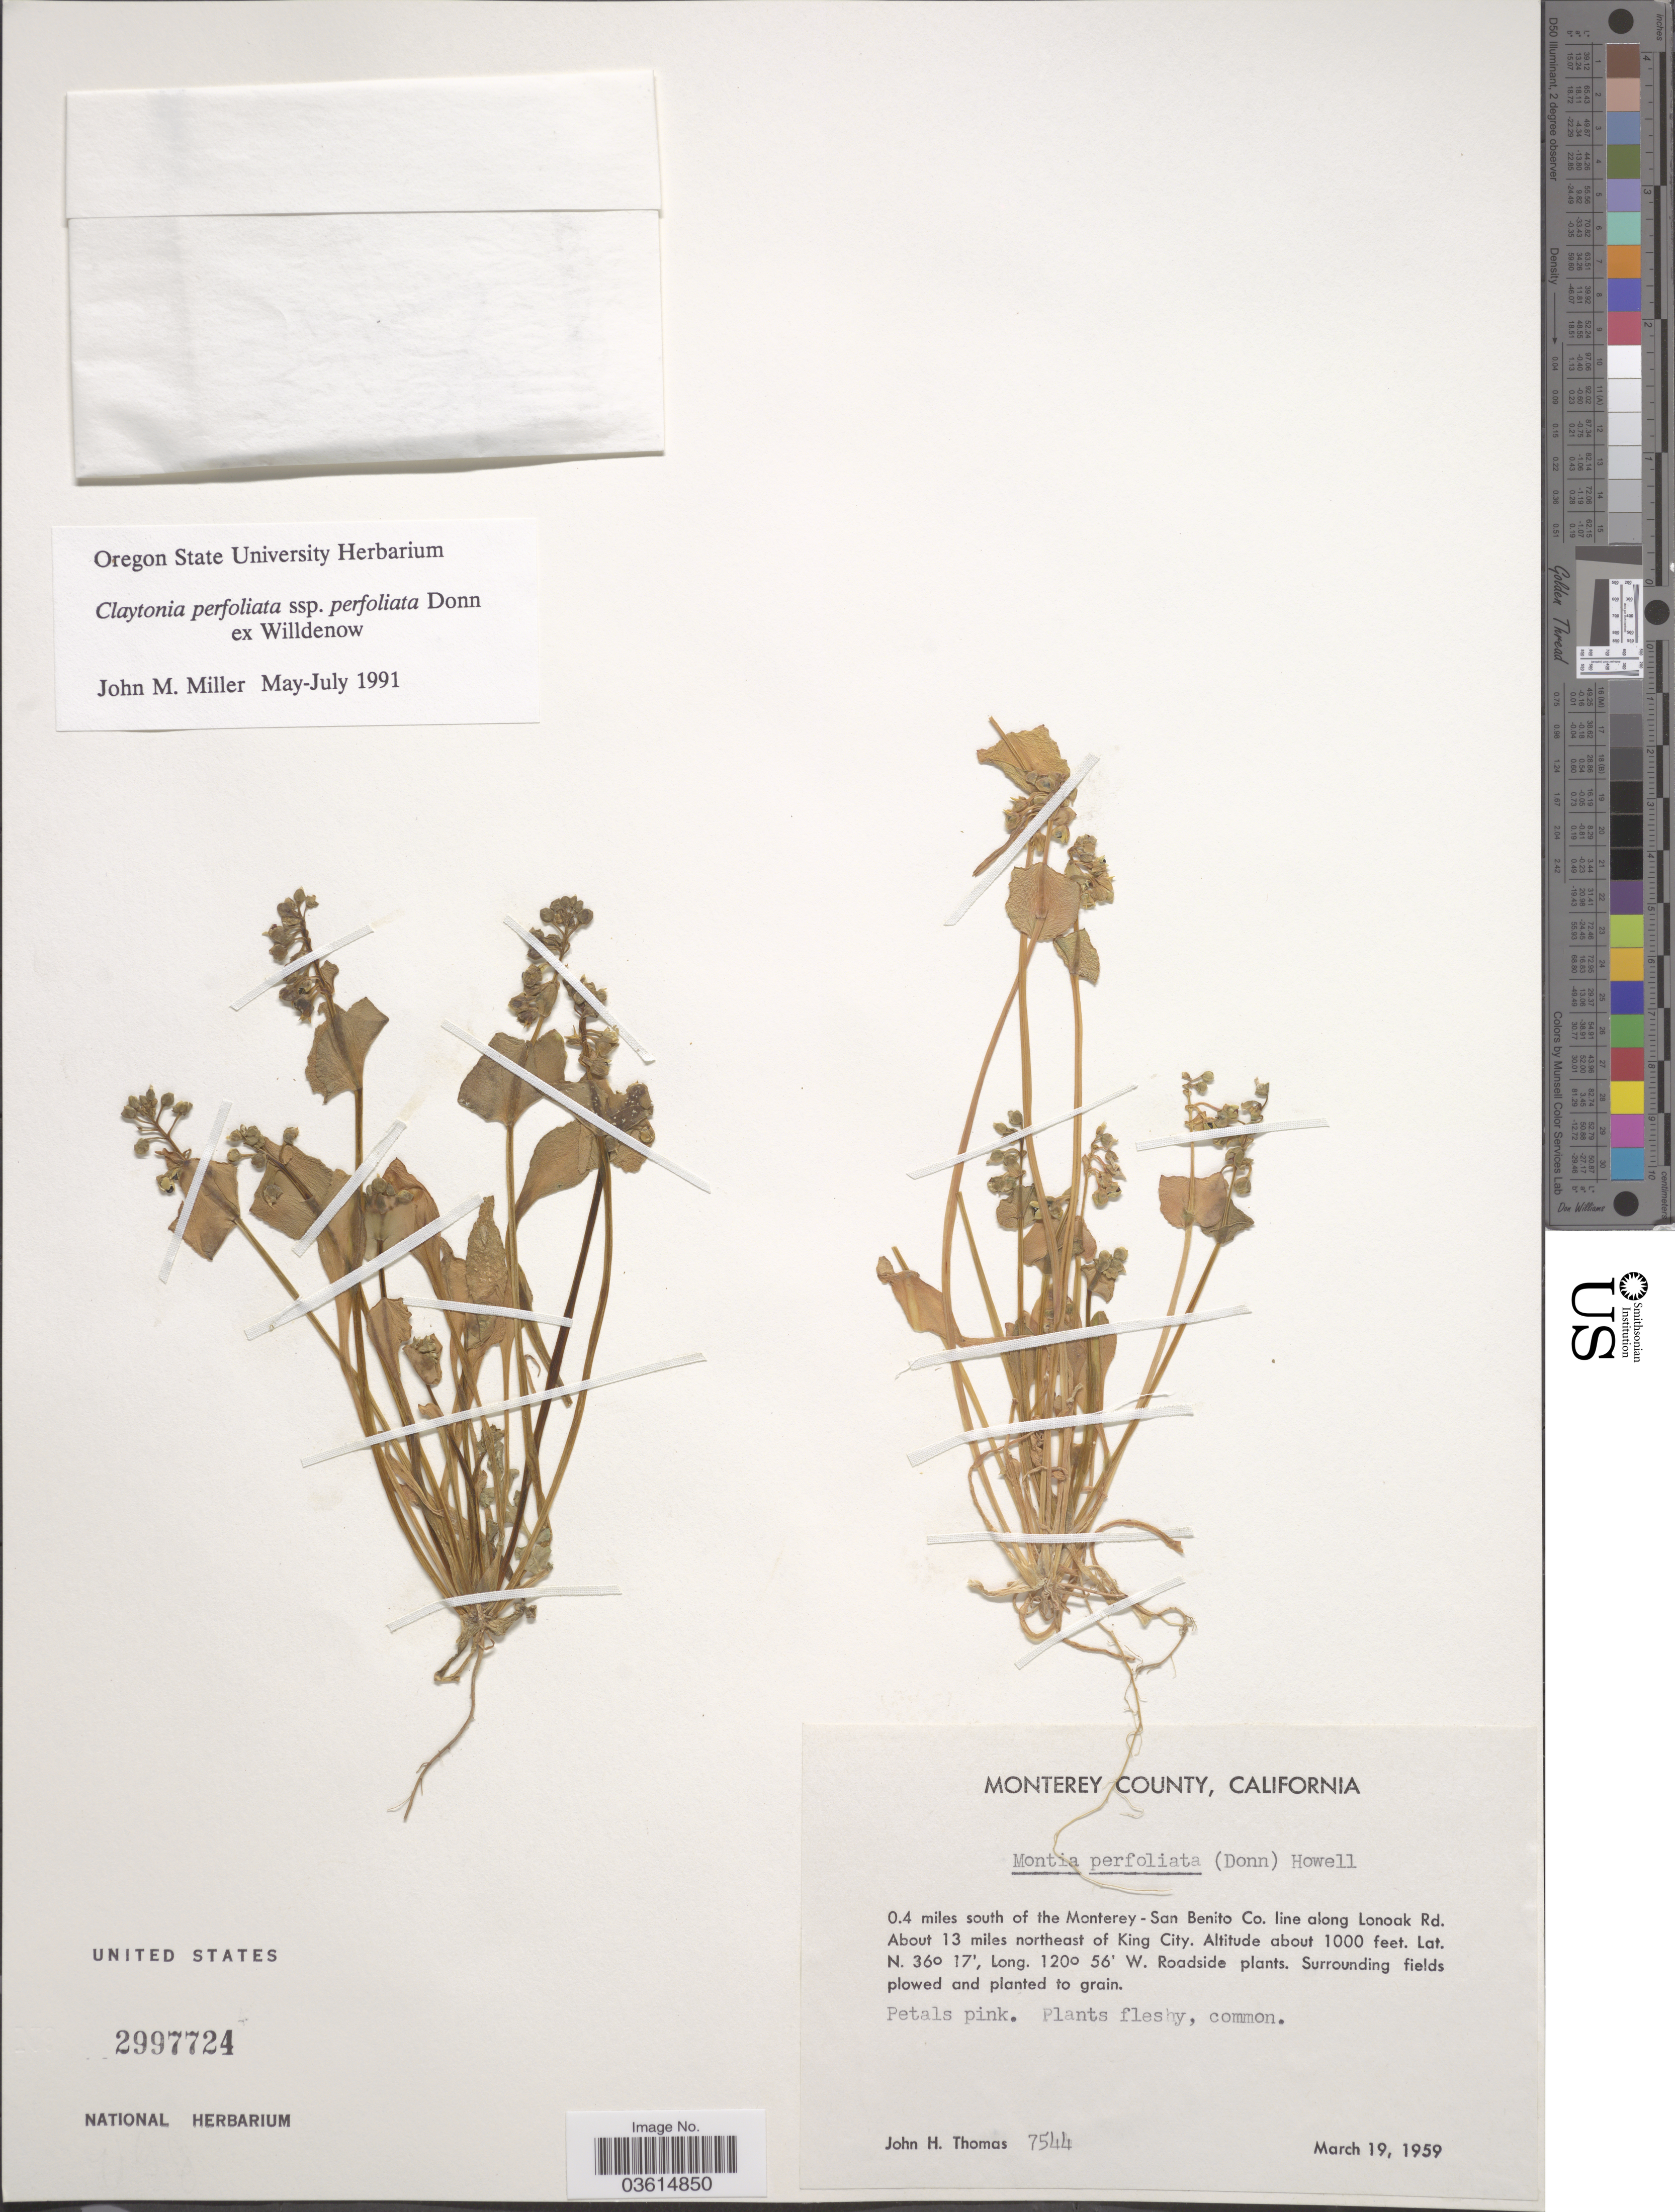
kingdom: Plantae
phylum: Tracheophyta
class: Magnoliopsida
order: Caryophyllales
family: Montiaceae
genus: Claytonia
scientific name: Claytonia perfoliata subsp. perfoliata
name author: Donn ex Willd.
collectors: J. H. Thomas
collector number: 7544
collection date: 1959-03-19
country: United States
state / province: California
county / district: Monterey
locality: Monterey County. 0.4 miles south of the Monterey - San Benito Co. line along Lonoak Rd. About 13 miles northeast of King City.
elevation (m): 305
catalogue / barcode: US 2997724